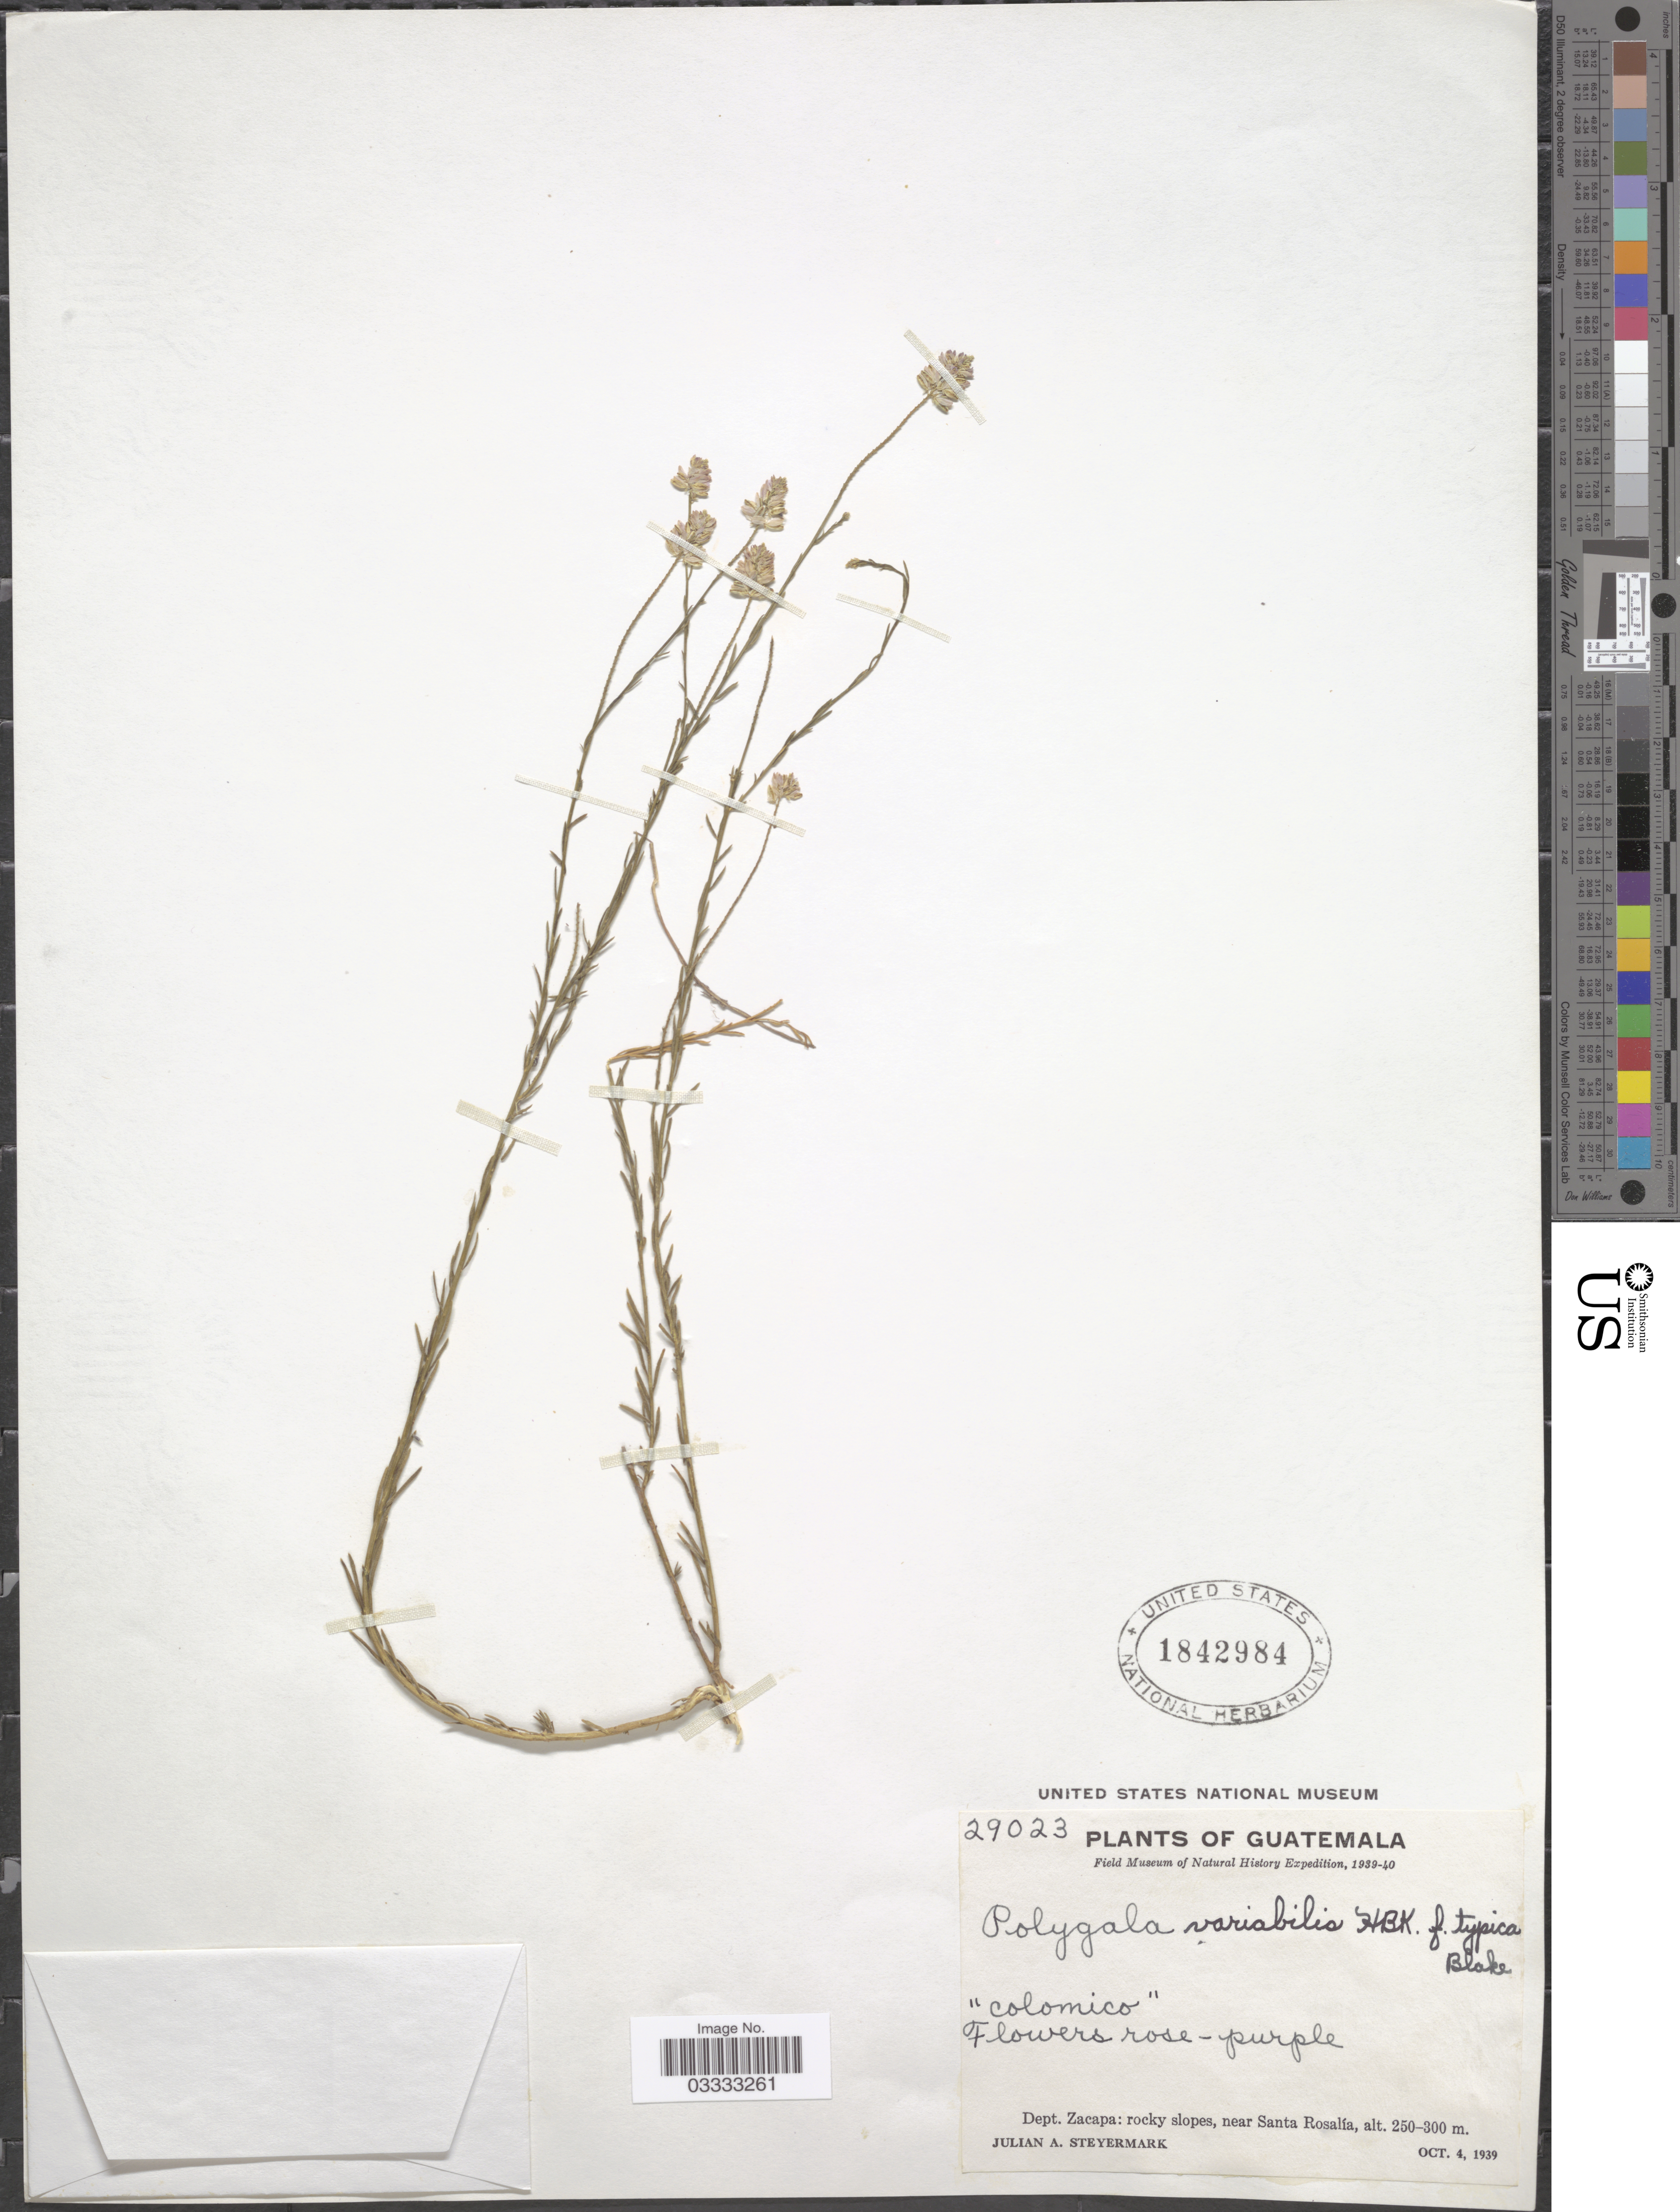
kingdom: Plantae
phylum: Tracheophyta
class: Magnoliopsida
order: Fabales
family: Polygalaceae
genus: Polygala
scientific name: Polygala variabilis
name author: Kunth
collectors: J. Steyermark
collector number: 29023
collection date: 1939-10-04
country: Guatemala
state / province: Zacapa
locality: Dept. Zacapa: rocky slopes, near Santa Rosalía.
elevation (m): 250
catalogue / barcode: US 1842984